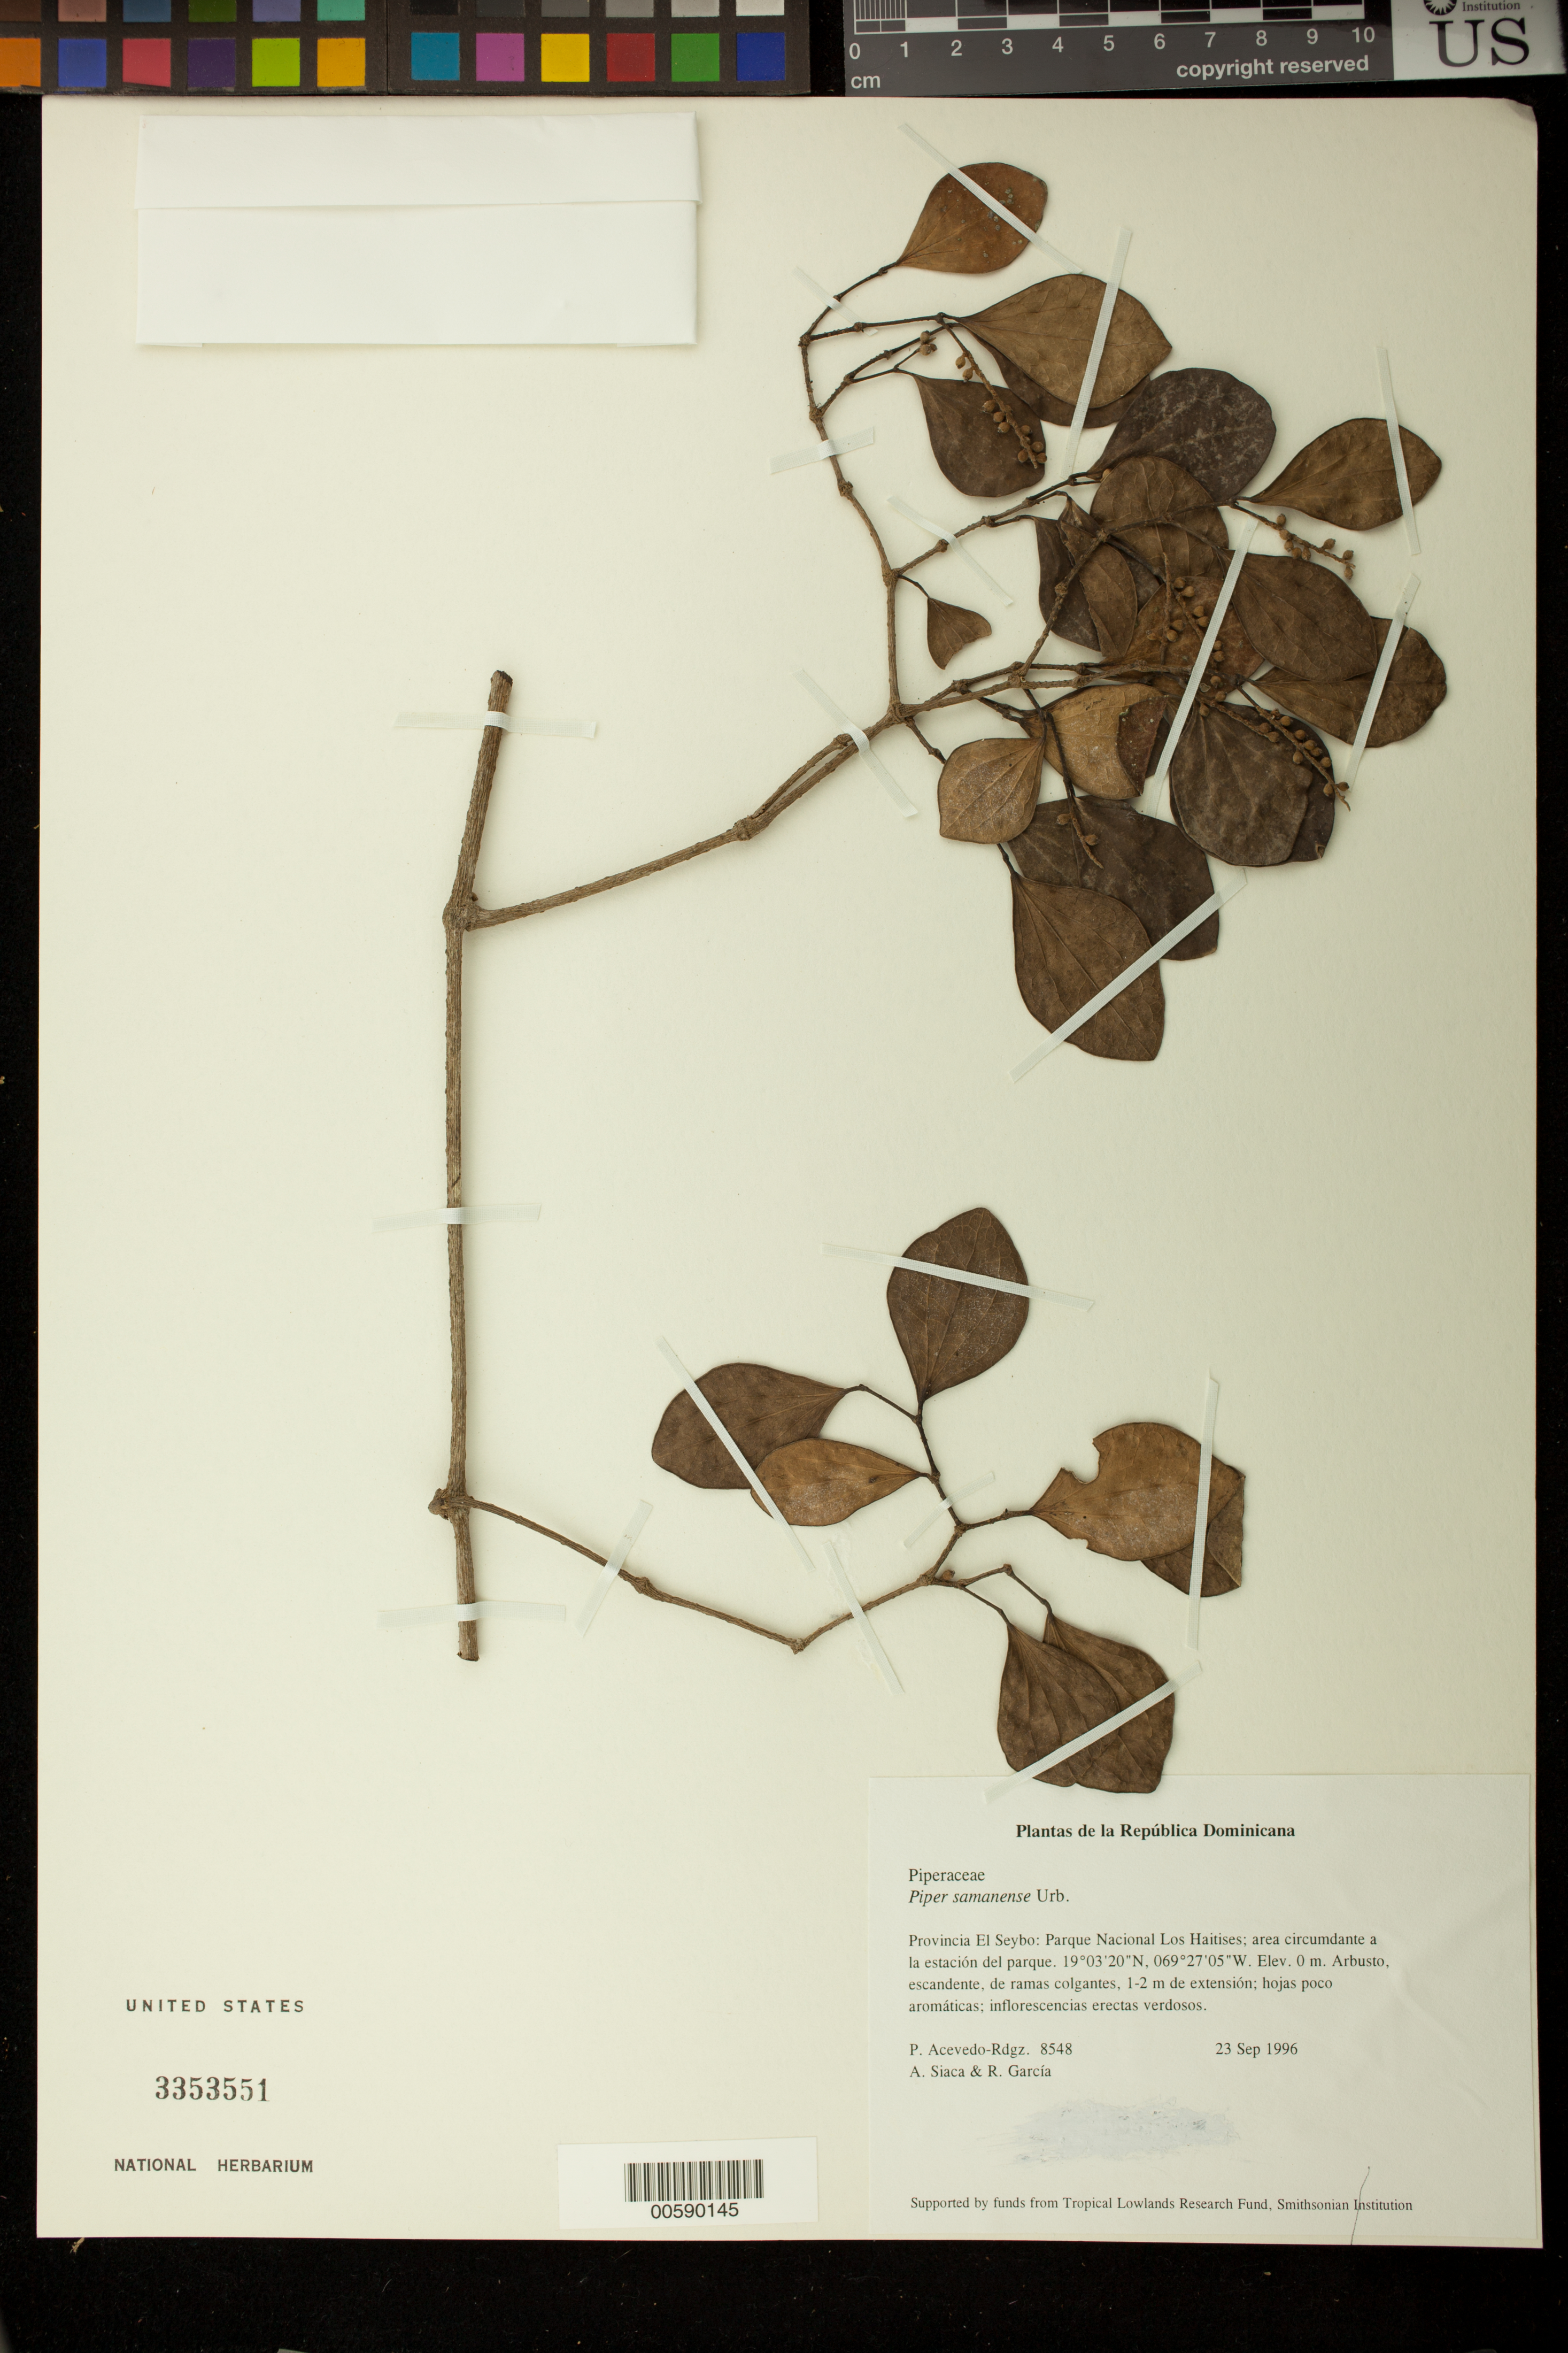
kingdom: Plantae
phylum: Tracheophyta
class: Magnoliopsida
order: Piperales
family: Piperaceae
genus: Piper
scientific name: Piper samanense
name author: Urb.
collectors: P. Acevedo-Rodr., A. Siaca & R. G. García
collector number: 8548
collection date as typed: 23 Sep 1996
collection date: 1996-09-23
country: Dominican Republic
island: Hispaniola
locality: Provincia El Seibo: Parque Nacional Los Haitises; area circumdante a la estación del parque.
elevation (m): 0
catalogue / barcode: US 3353551